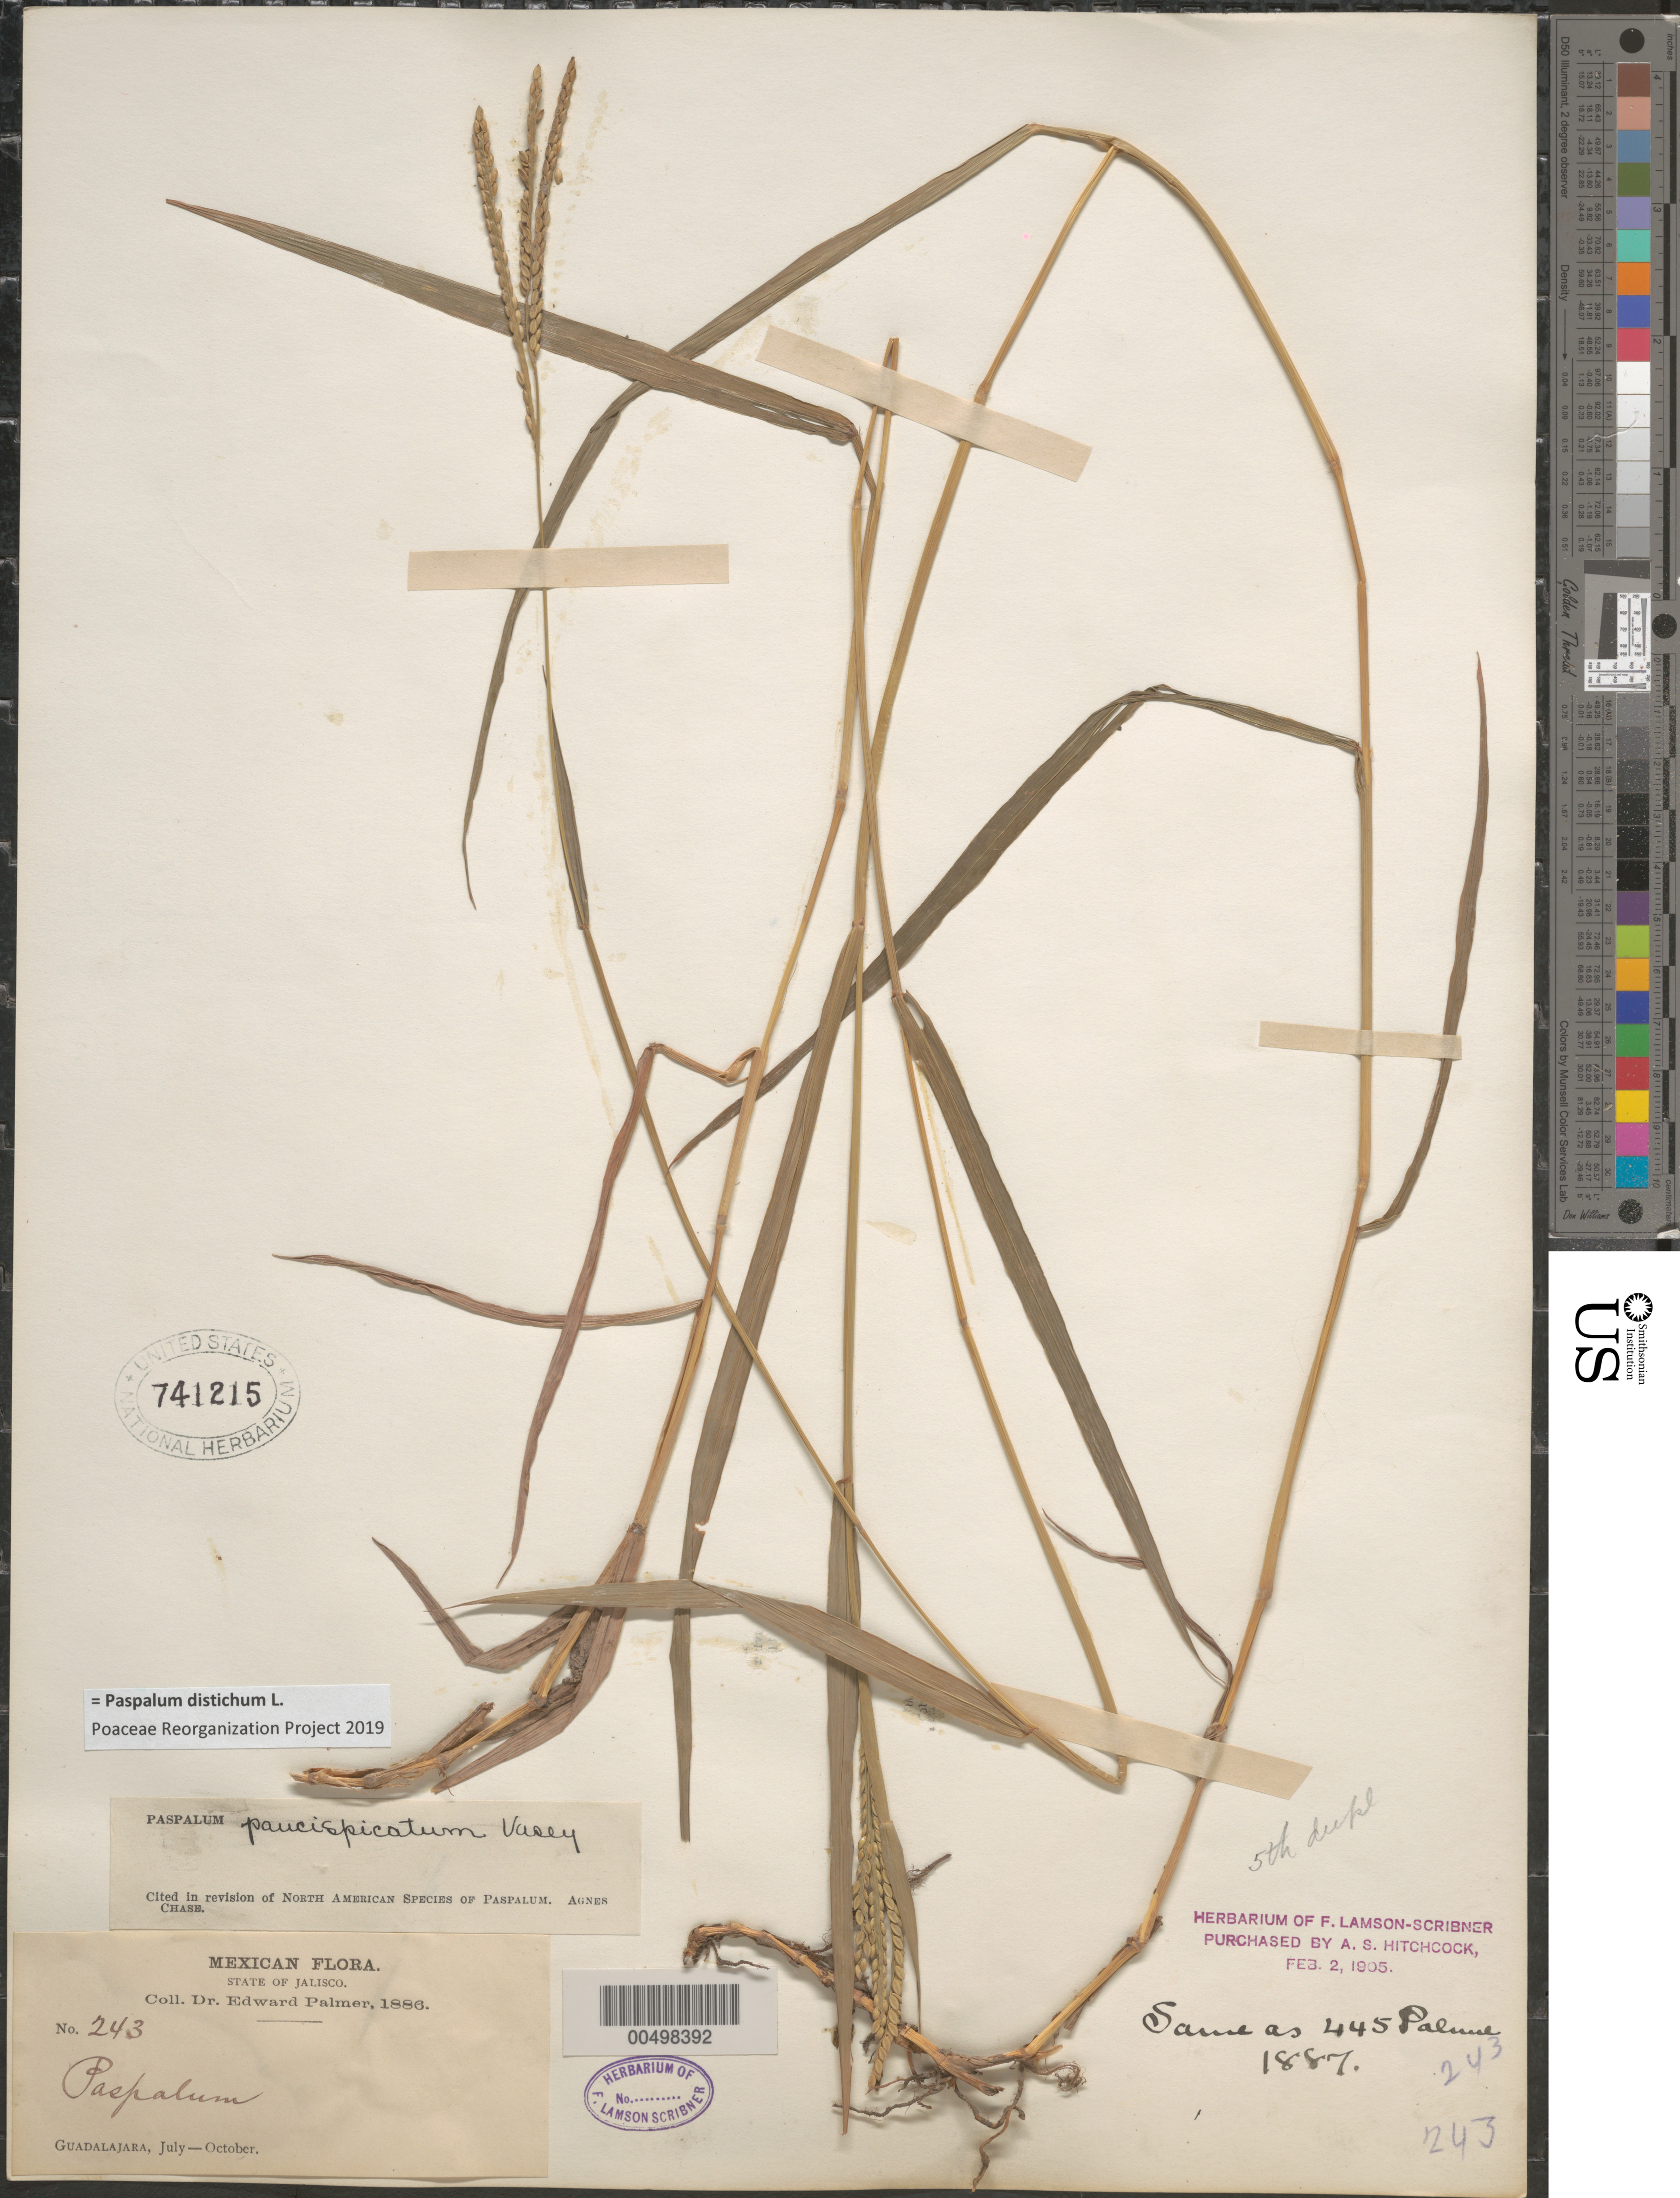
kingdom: Plantae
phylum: Tracheophyta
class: Liliopsida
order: Poales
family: Poaceae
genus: Paspalum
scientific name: Paspalum paucispicatum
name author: Vasey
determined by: Chase, [M.] Agnes, (US)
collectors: E. Palmer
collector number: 243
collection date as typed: Jul 1886 to Oct 1886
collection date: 1886-07/1886-10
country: Mexico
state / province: Jalisco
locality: Guadalajara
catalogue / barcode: US 741215